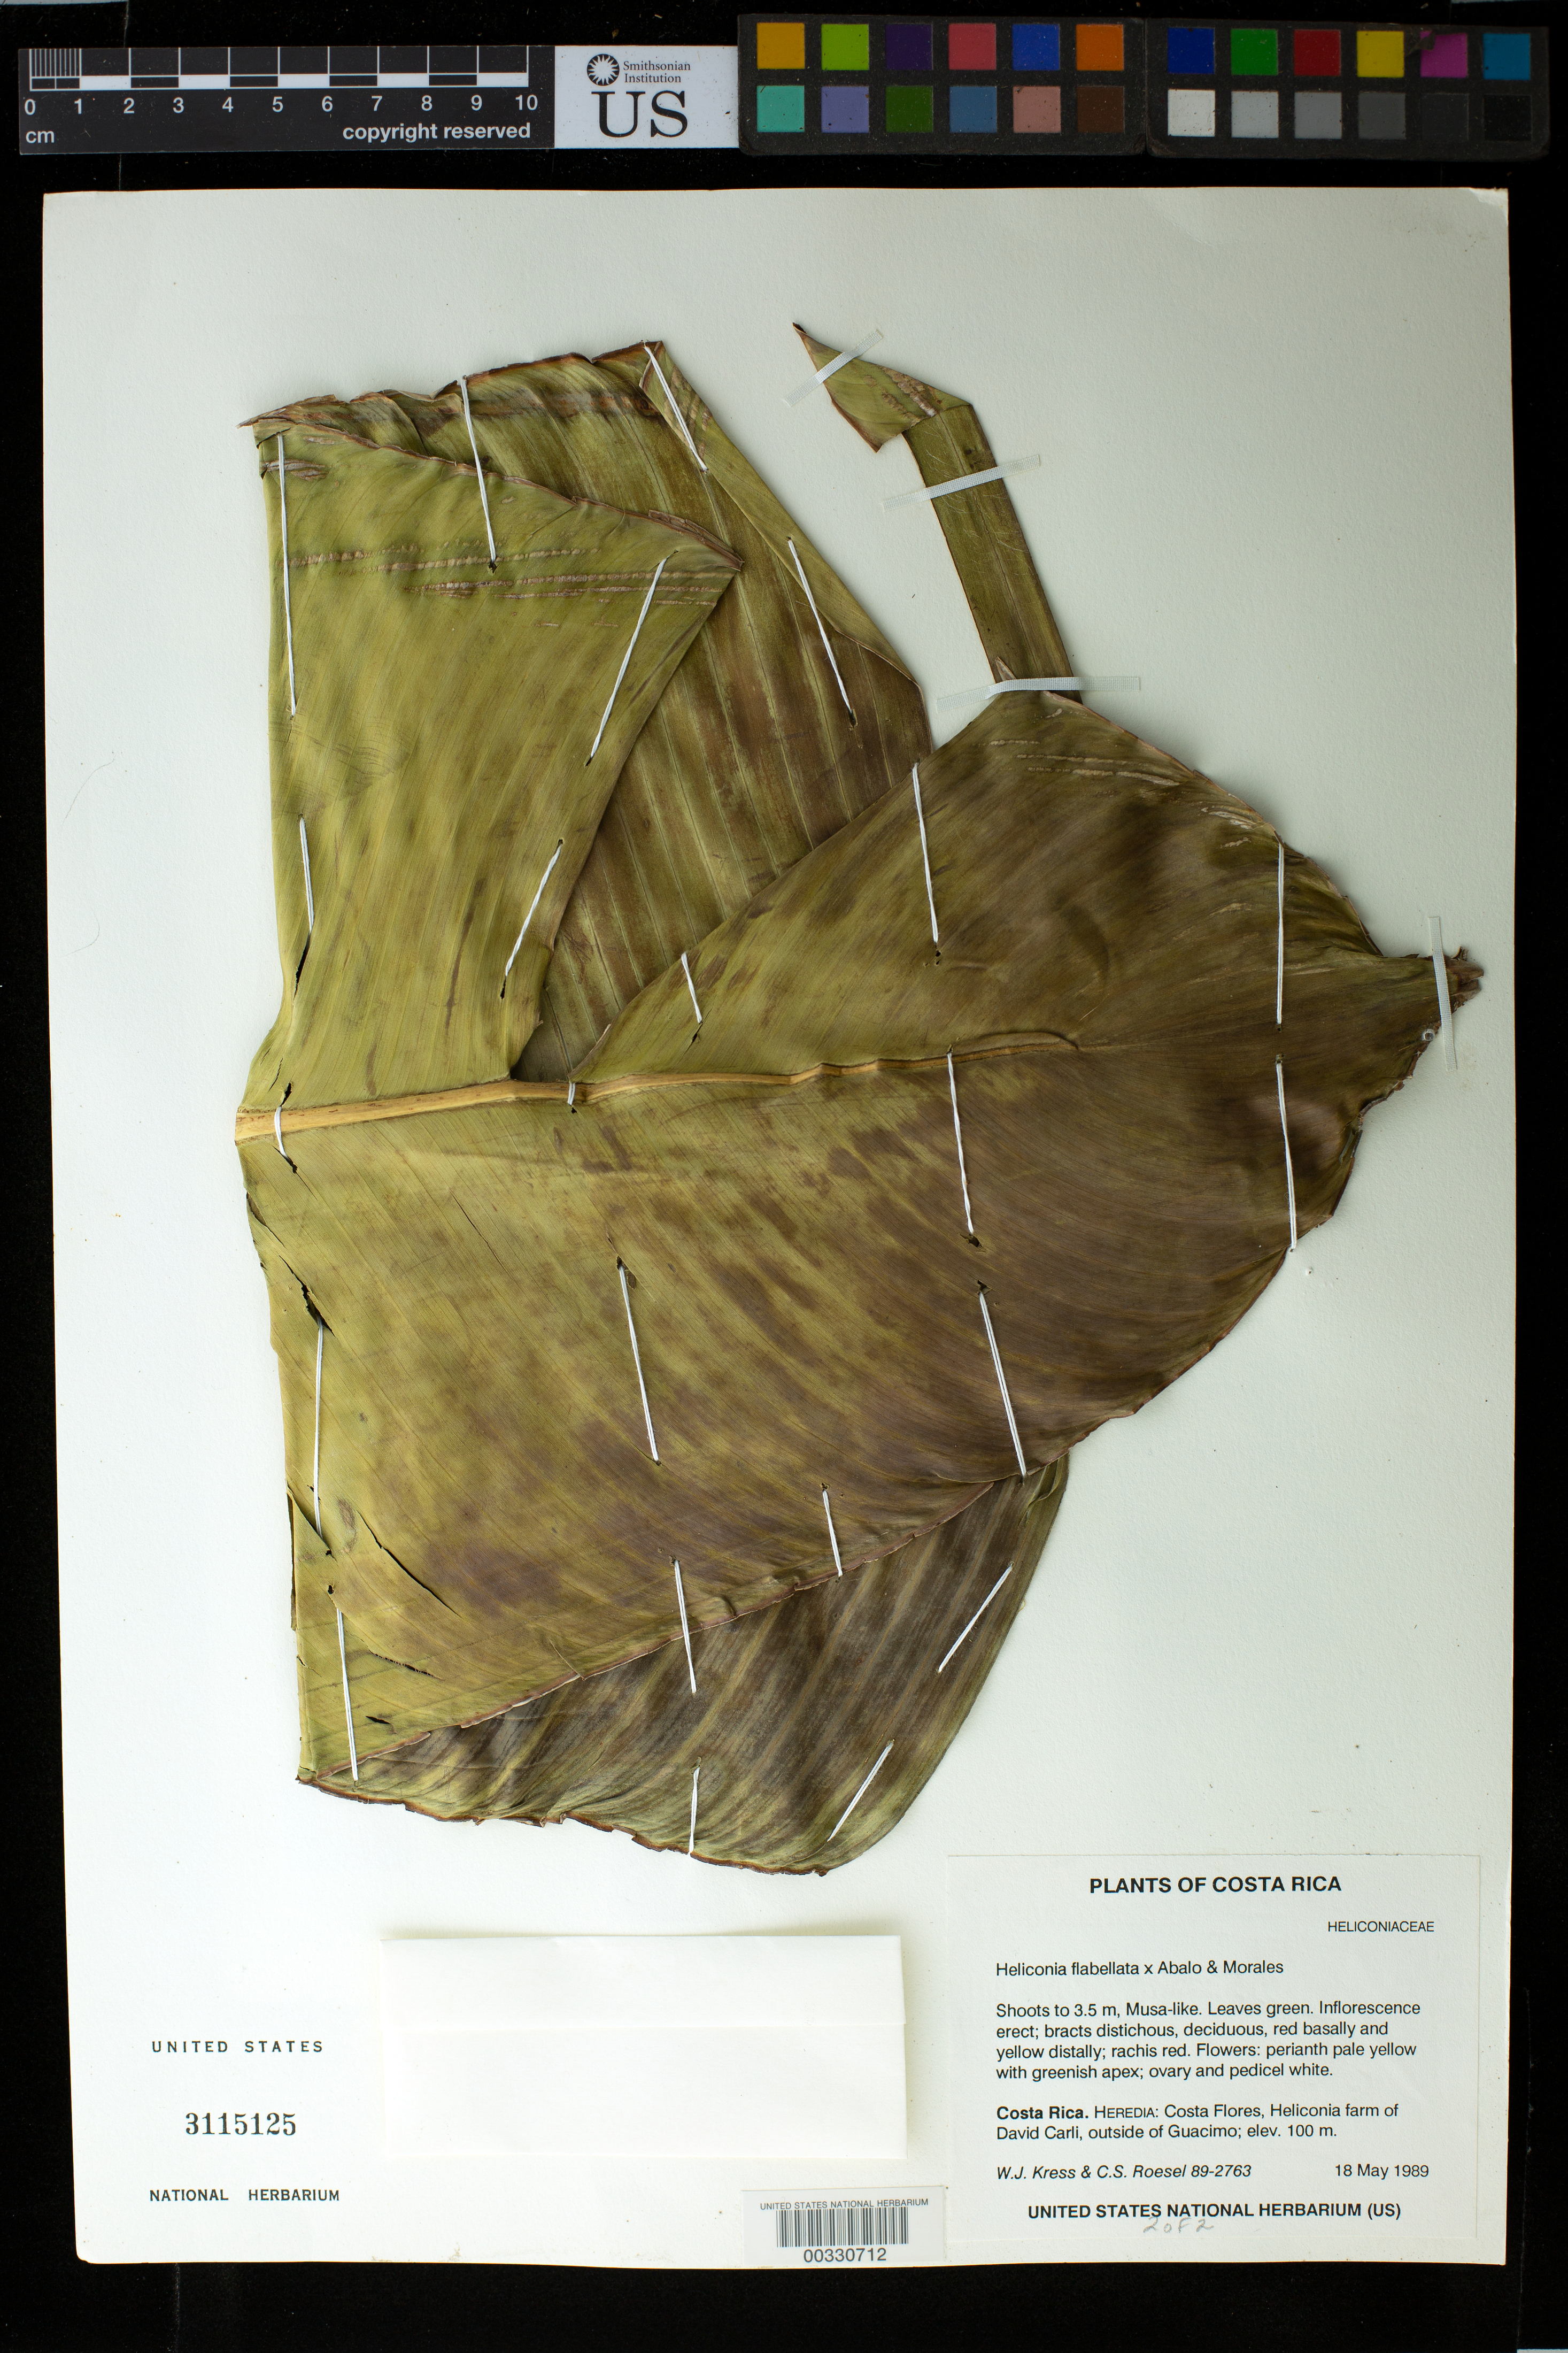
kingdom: Plantae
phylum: Tracheophyta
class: Liliopsida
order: Zingiberales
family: Heliconiaceae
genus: Heliconia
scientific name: Heliconia x flabellata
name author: Abalo & G. Morales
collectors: W. J. Kress & C. S. Roesel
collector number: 89-2763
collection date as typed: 18 May 1989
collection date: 1989-05-18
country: Costa Rica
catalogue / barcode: US 3115125